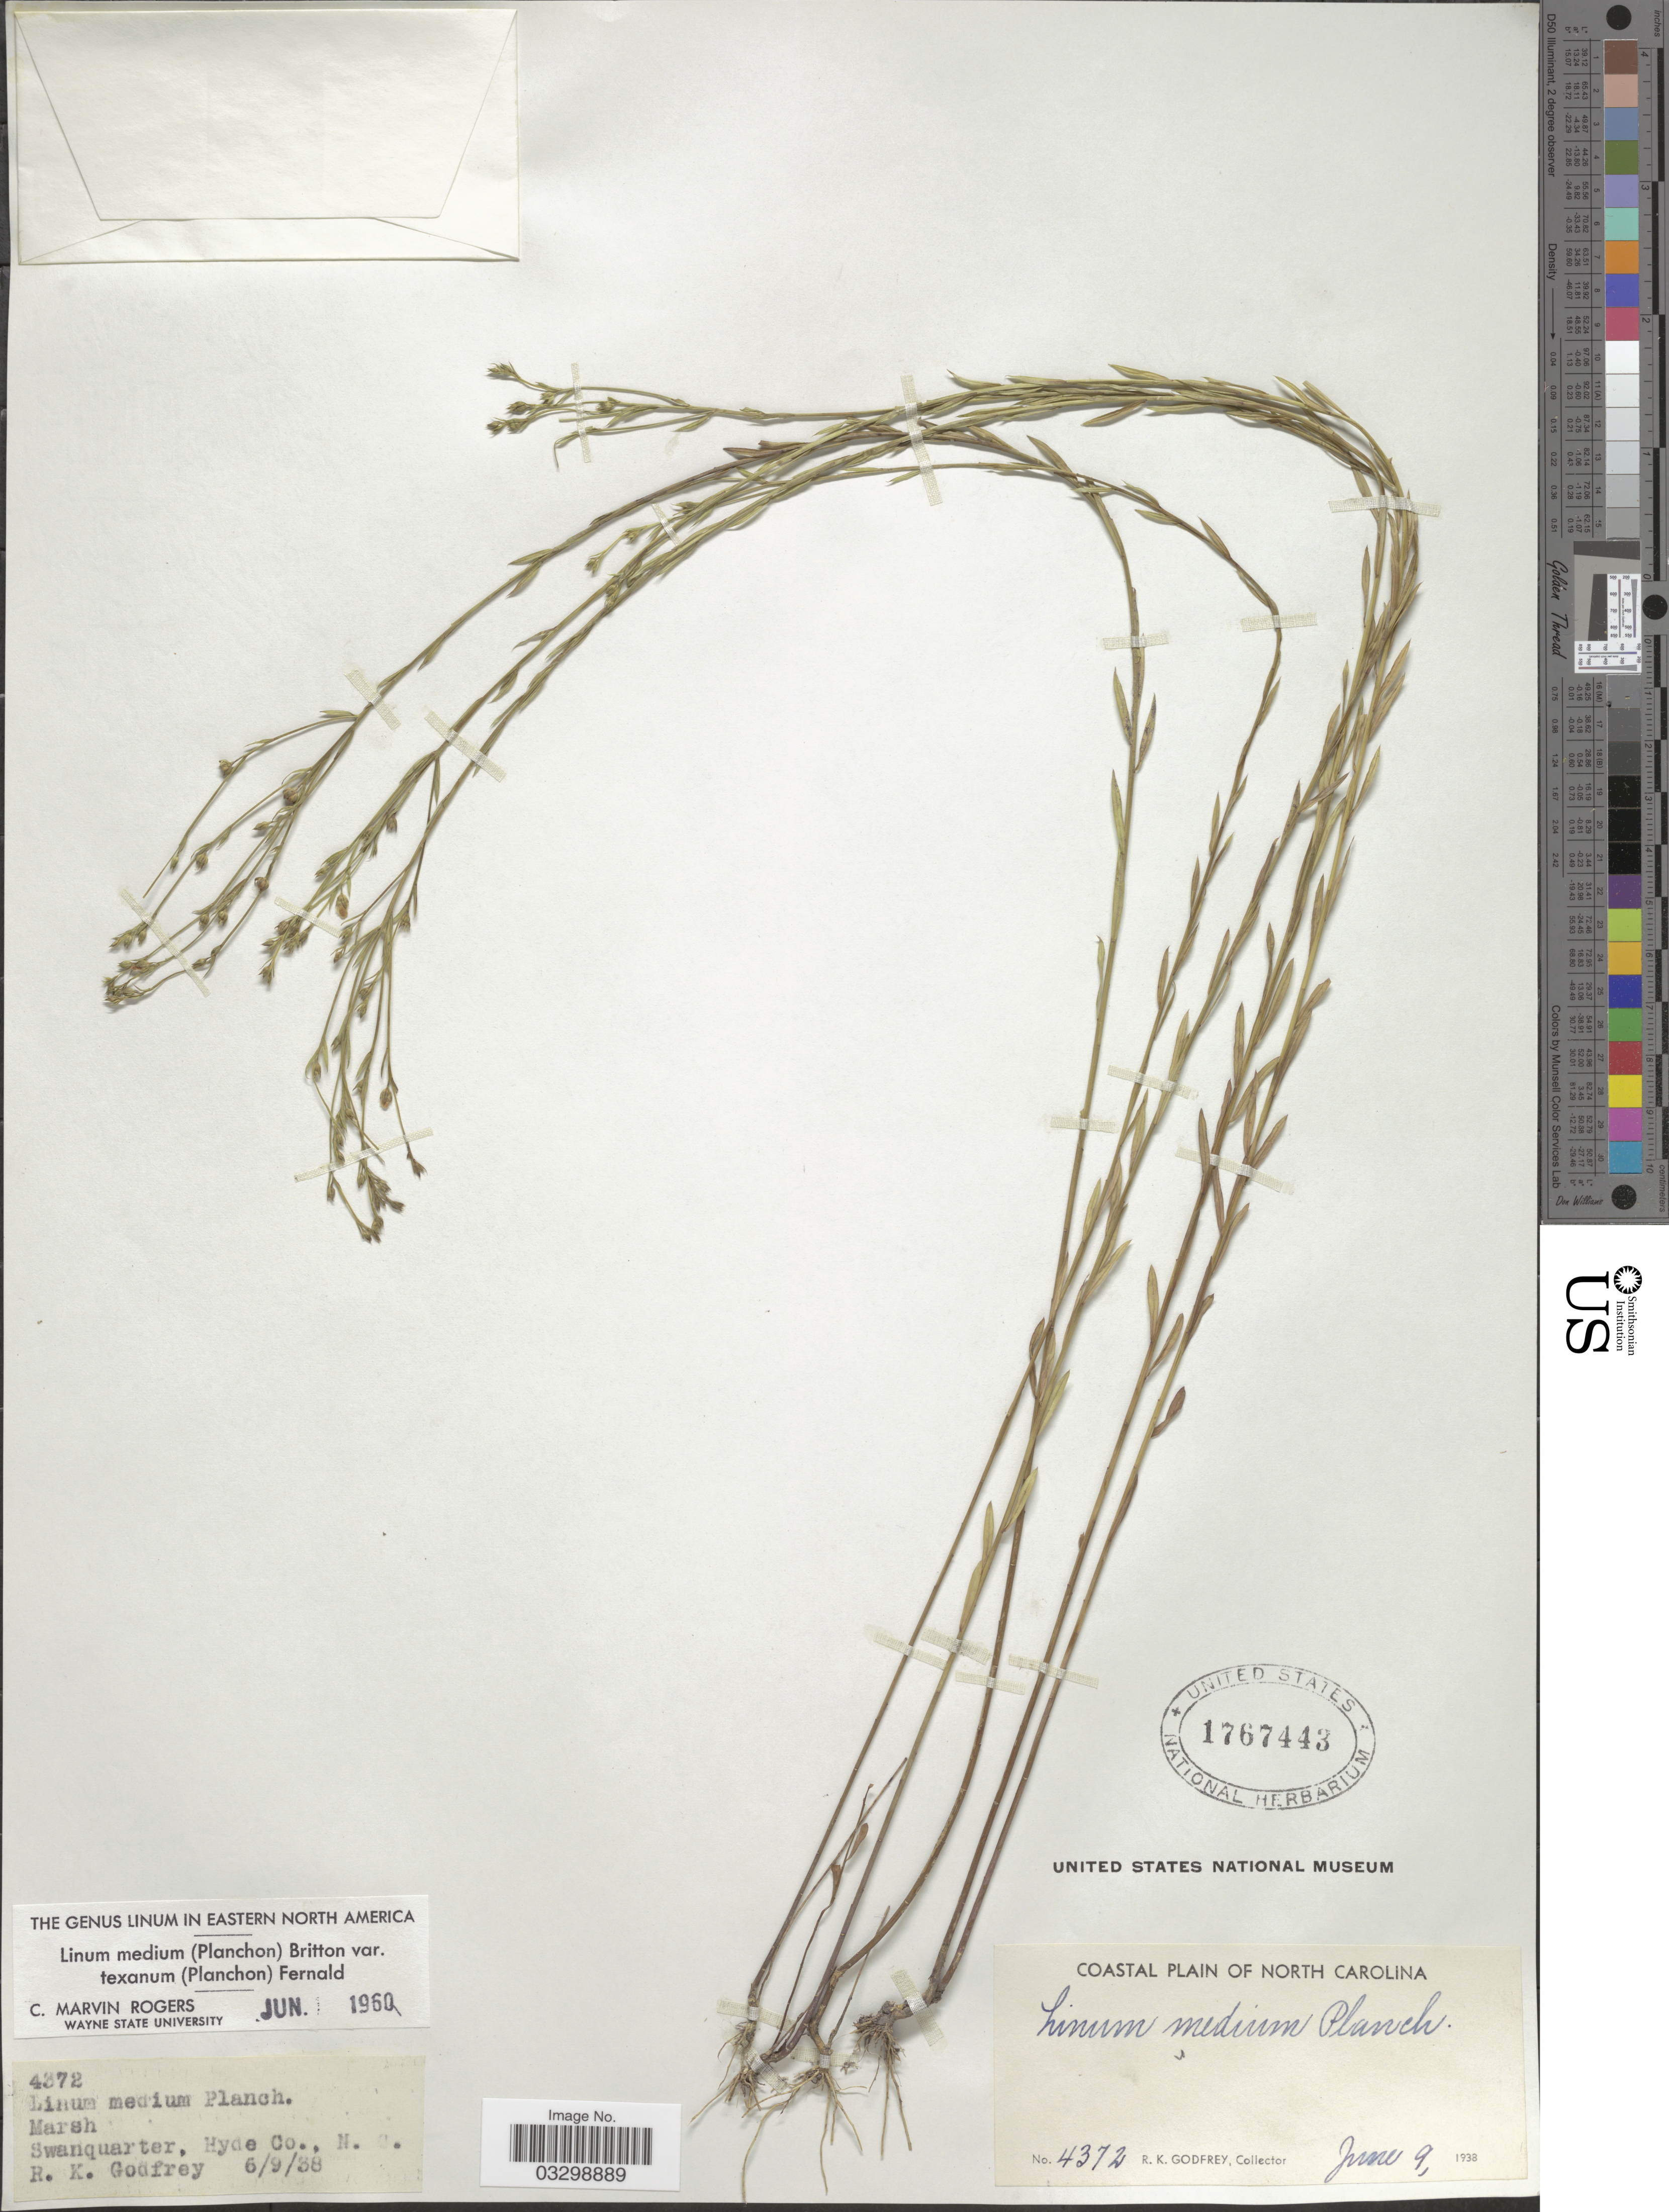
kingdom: Plantae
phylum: Tracheophyta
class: Magnoliopsida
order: Malpighiales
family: Linaceae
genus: Linum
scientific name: Linum medium var. texanum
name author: (Planch.) Fernald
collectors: R. K. Godfrey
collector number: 4372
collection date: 1938-06-09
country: United States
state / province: North Carolina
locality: Coastal Plain of North Carolina, Swanquarter, Hyde Co.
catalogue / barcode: US 1767443